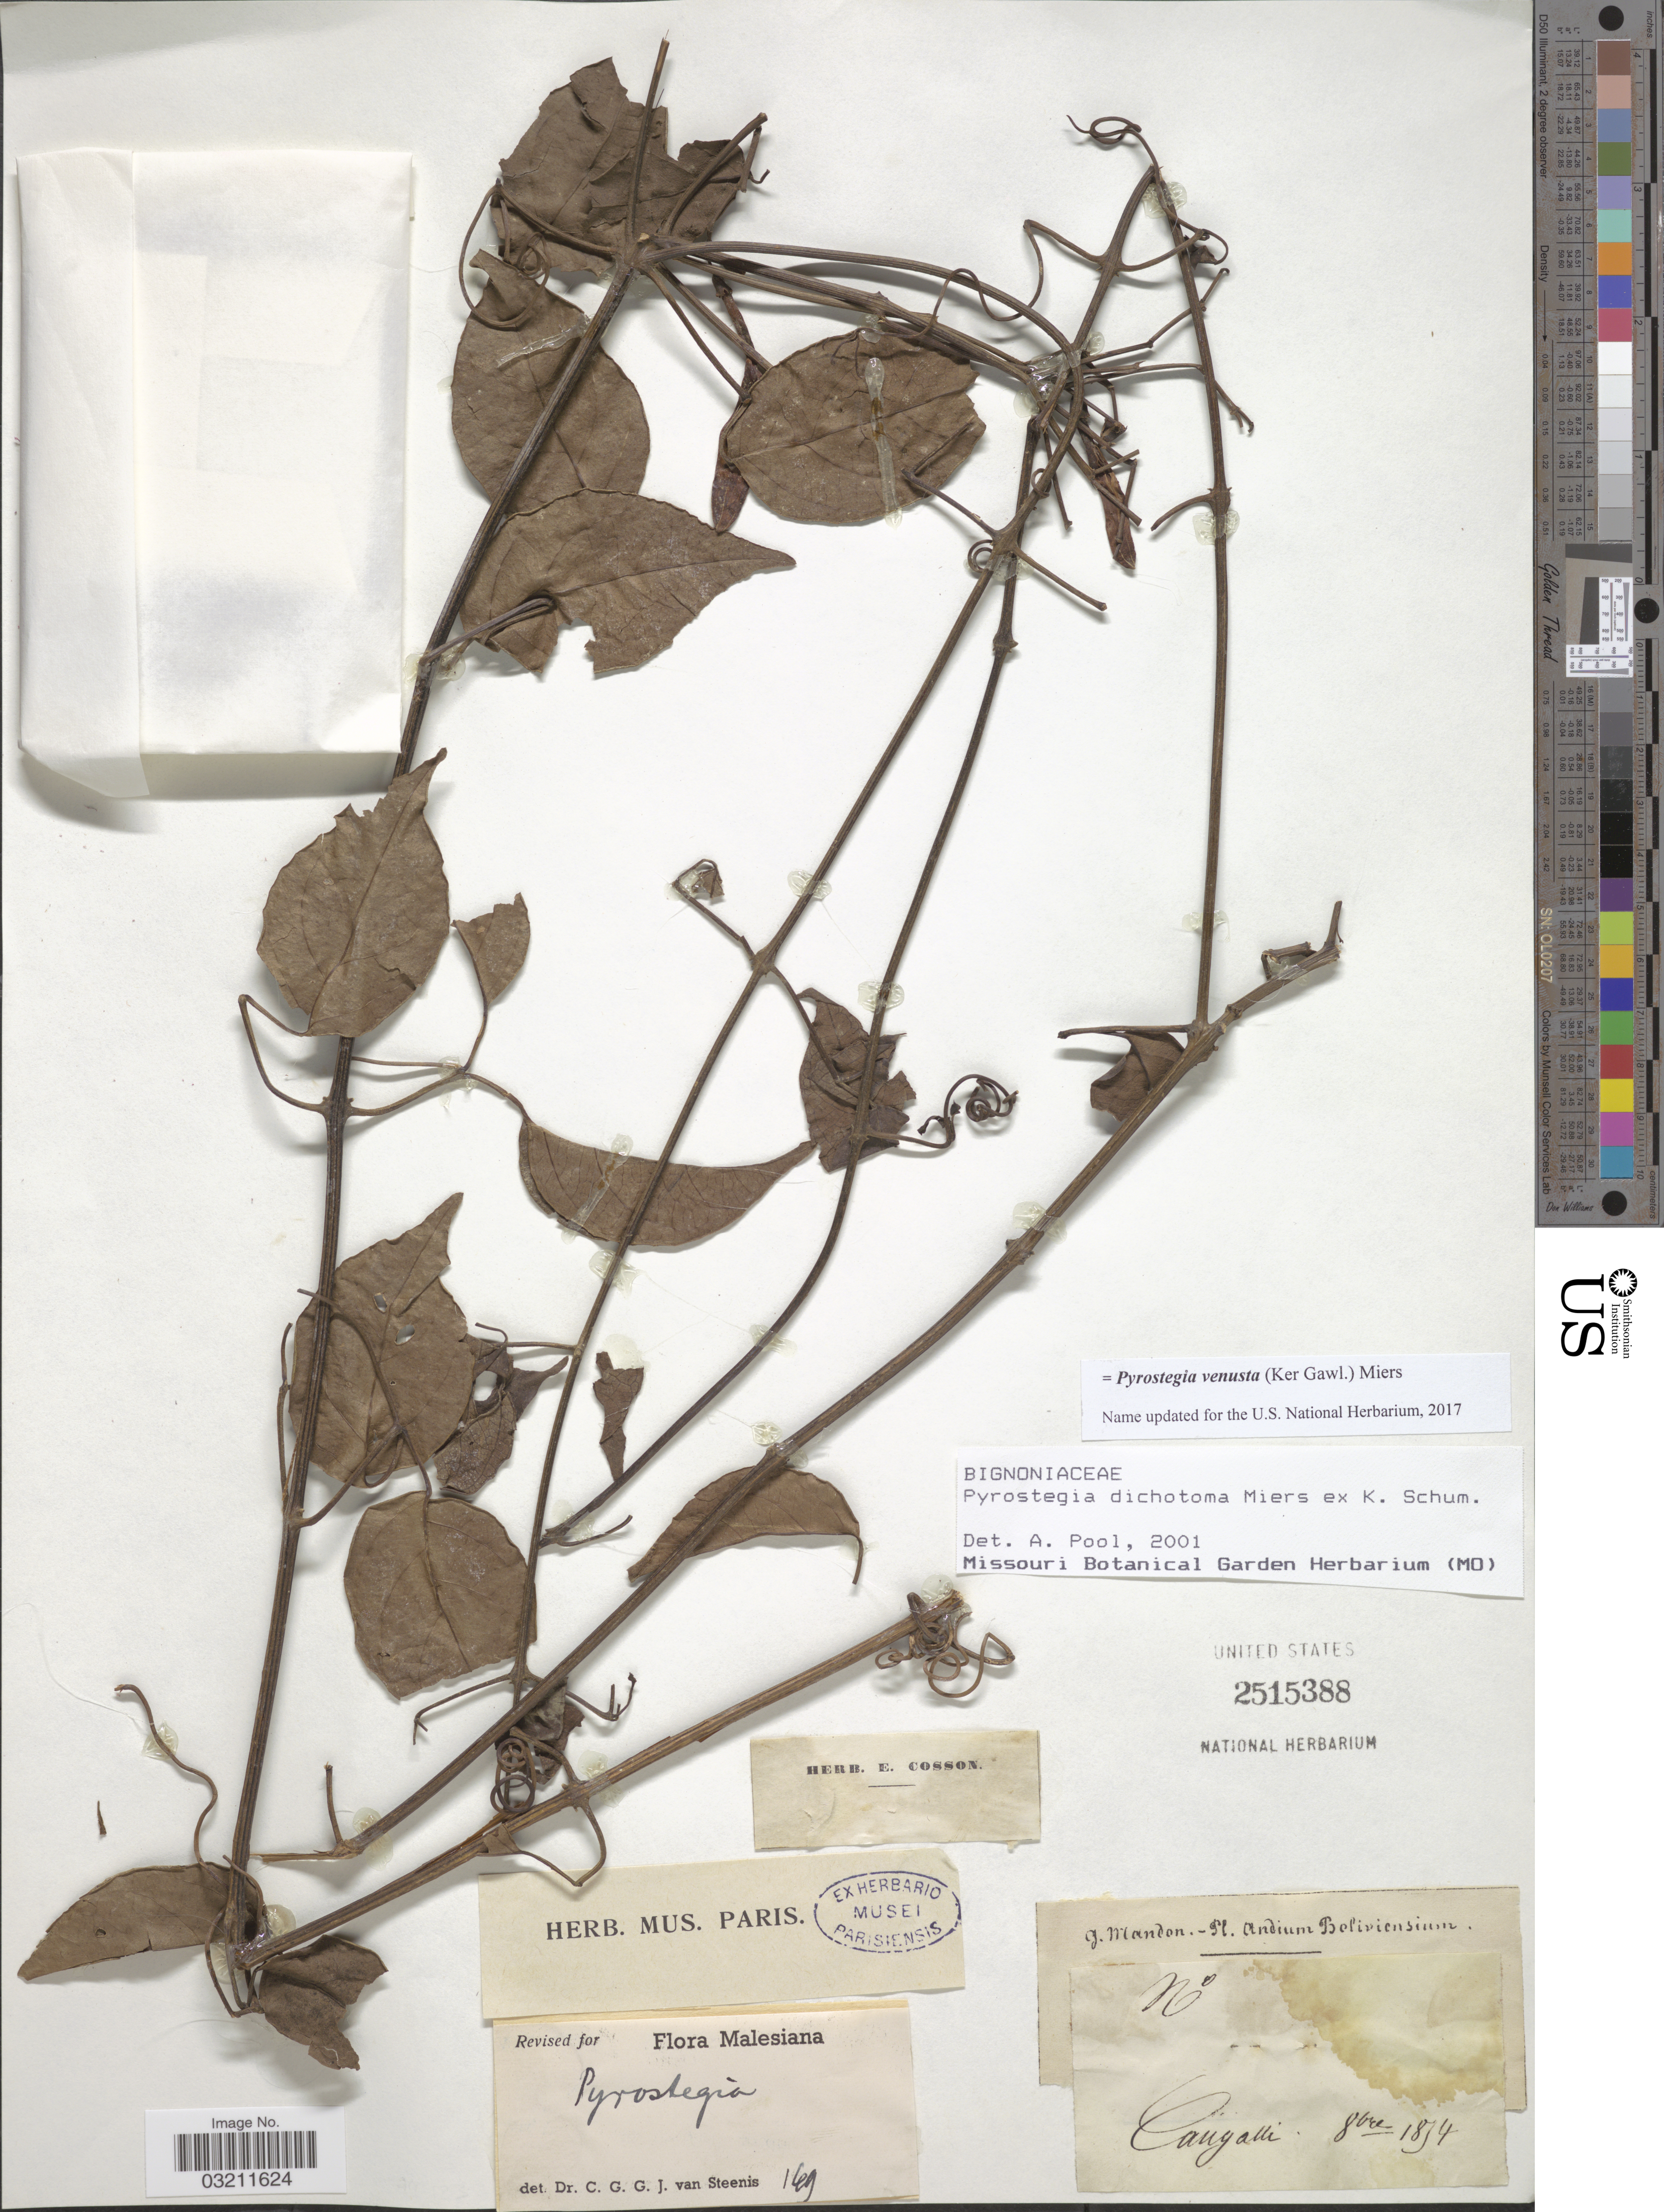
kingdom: Plantae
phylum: Tracheophyta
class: Magnoliopsida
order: Lamiales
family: Bignoniaceae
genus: Pyrostegia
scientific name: Pyrostegia venusta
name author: (Ker Gawl.) Miers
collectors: G. Mandon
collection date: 1854-10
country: Bolivia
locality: Cangalli.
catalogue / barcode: US 2515388